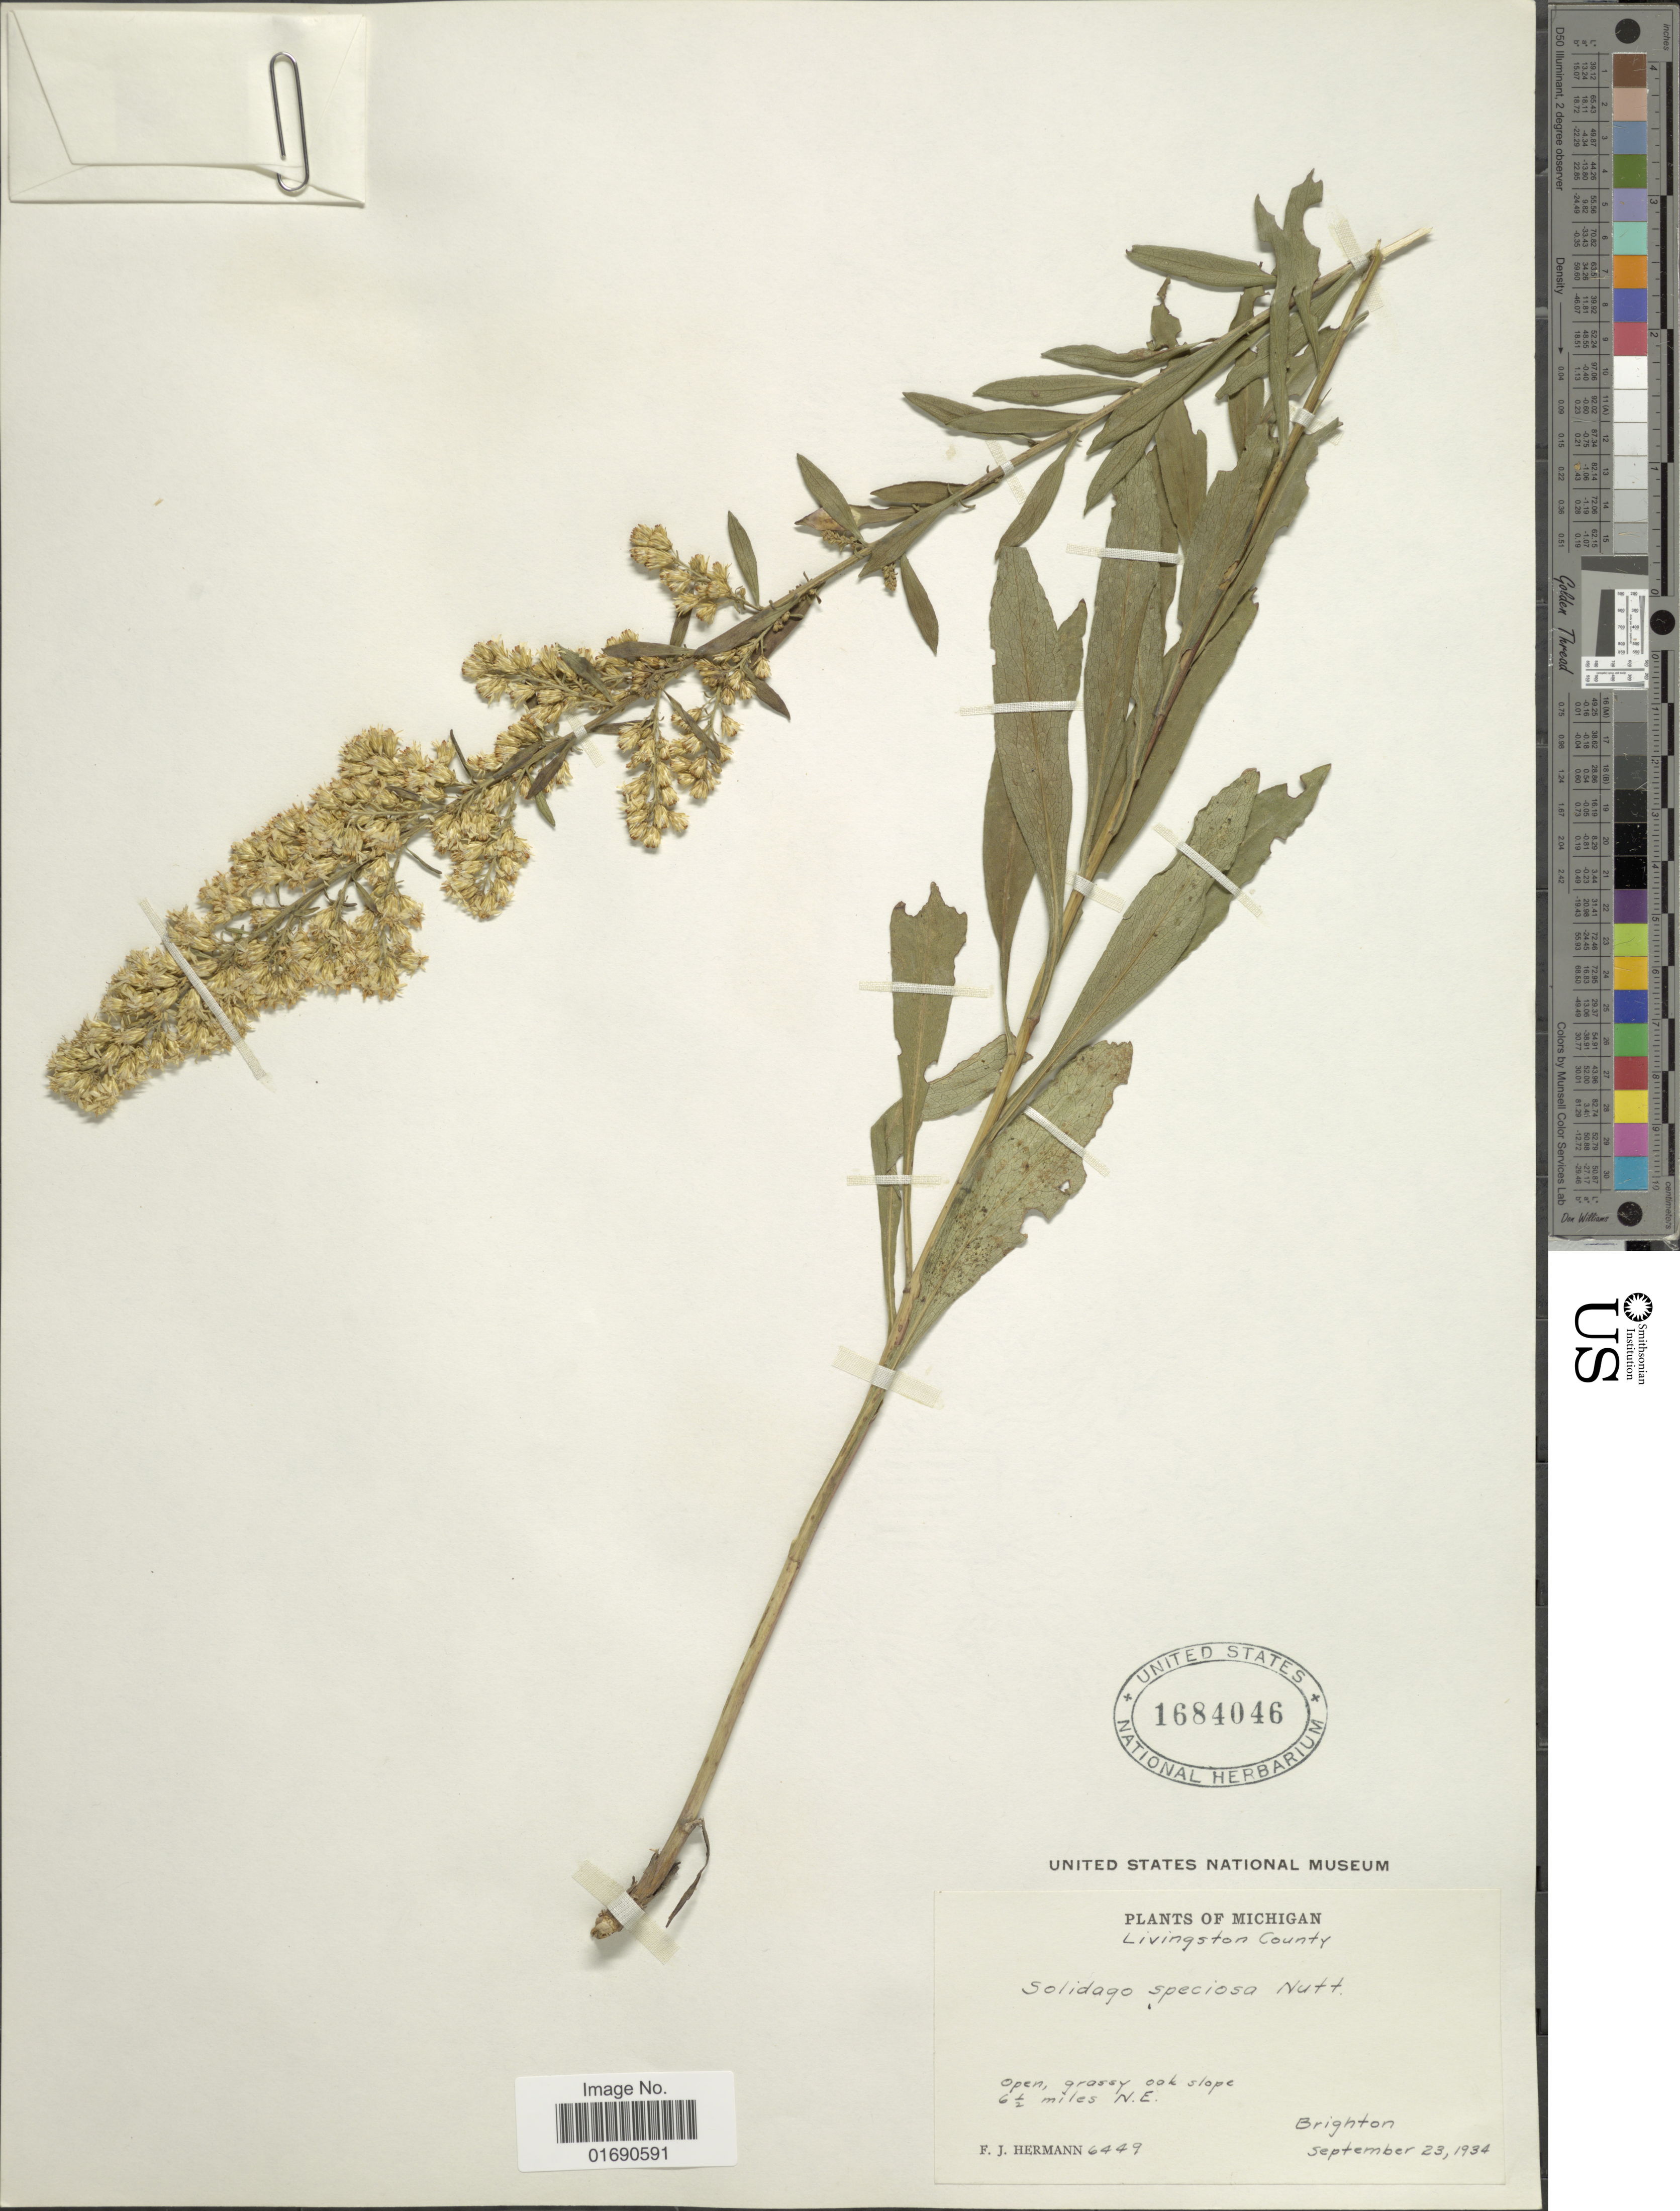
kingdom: Plantae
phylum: Tracheophyta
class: Magnoliopsida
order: Asterales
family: Asteraceae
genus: Solidago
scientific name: Solidago speciosa var. angustata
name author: Torr. & A. Gray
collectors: F. J. Hermann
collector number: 6449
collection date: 1934-09-23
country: United States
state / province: Michigan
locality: Livingston County, open, grassy oak slope, 6½ miles N.E. Brighton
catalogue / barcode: US 1684046